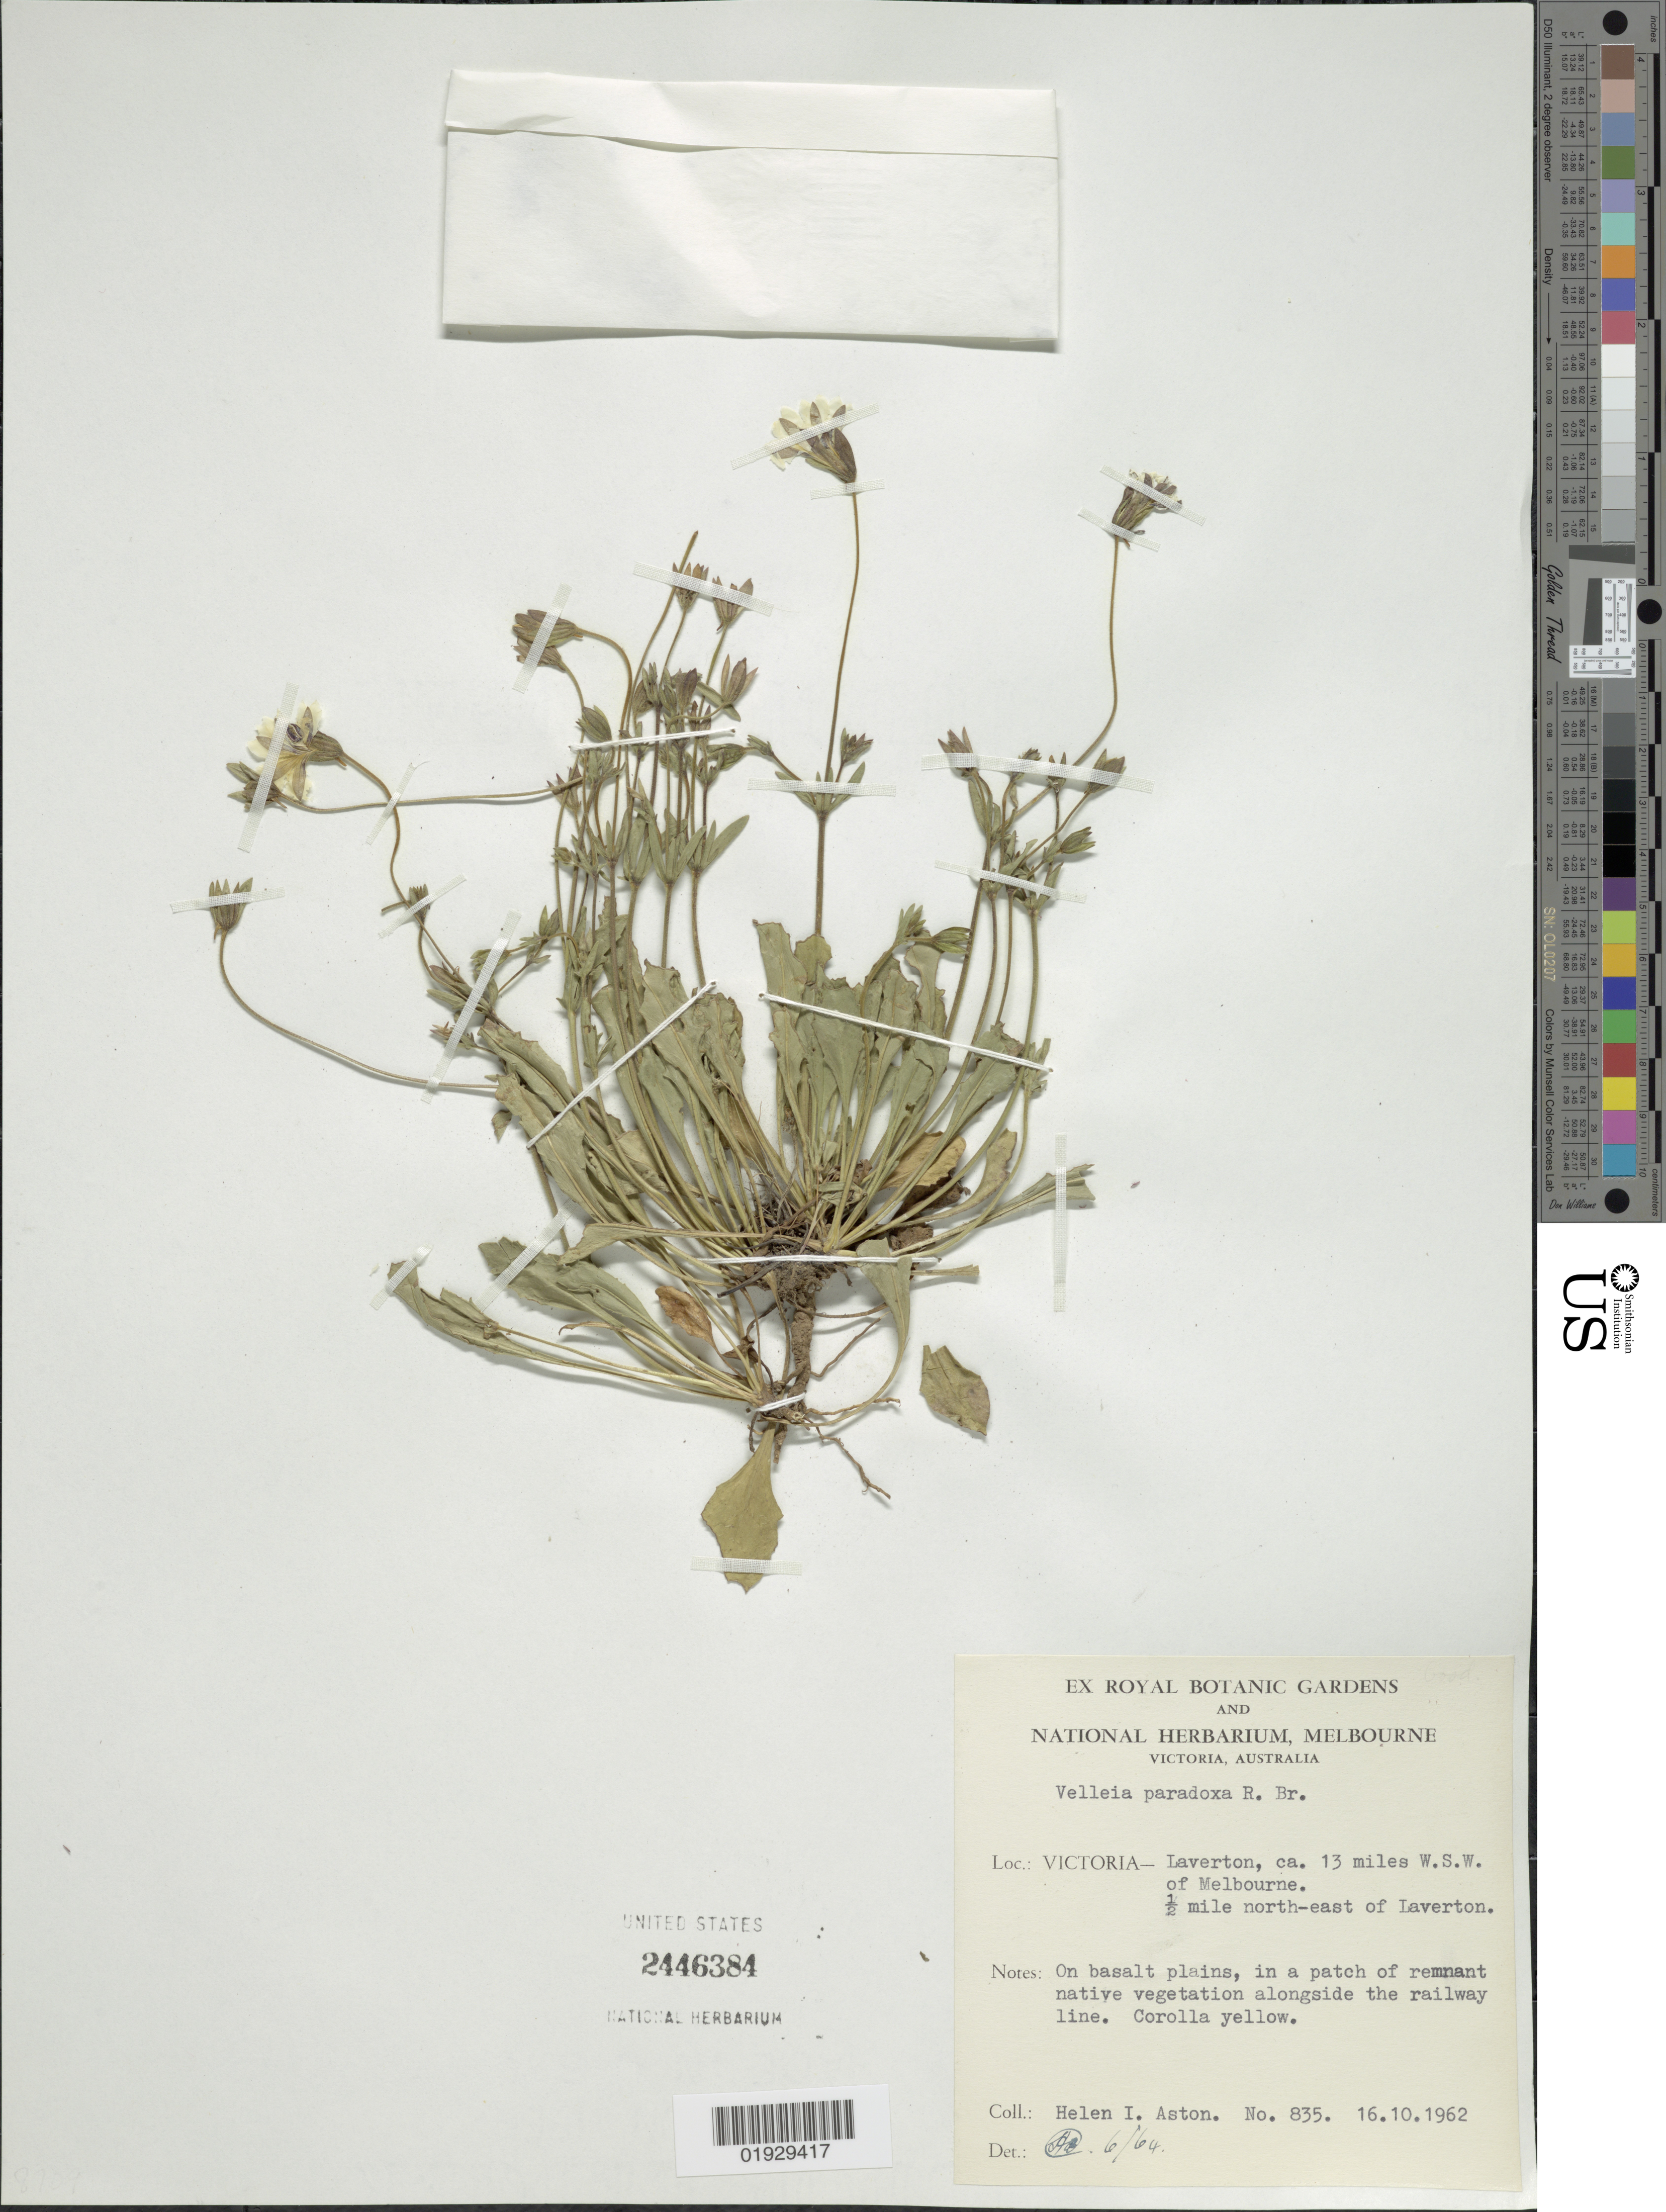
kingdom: Plantae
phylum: Tracheophyta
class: Magnoliopsida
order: Asterales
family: Goodeniaceae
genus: Velleia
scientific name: Velleia paradoxa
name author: R. Br.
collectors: H. I. Aston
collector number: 835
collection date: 1962-10-16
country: Australia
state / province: Victoria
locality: Victoria - Laverton, ca. 13 miles W.S.W. of Melbourne. ½ mile north-east of Laverton.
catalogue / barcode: US 2446384